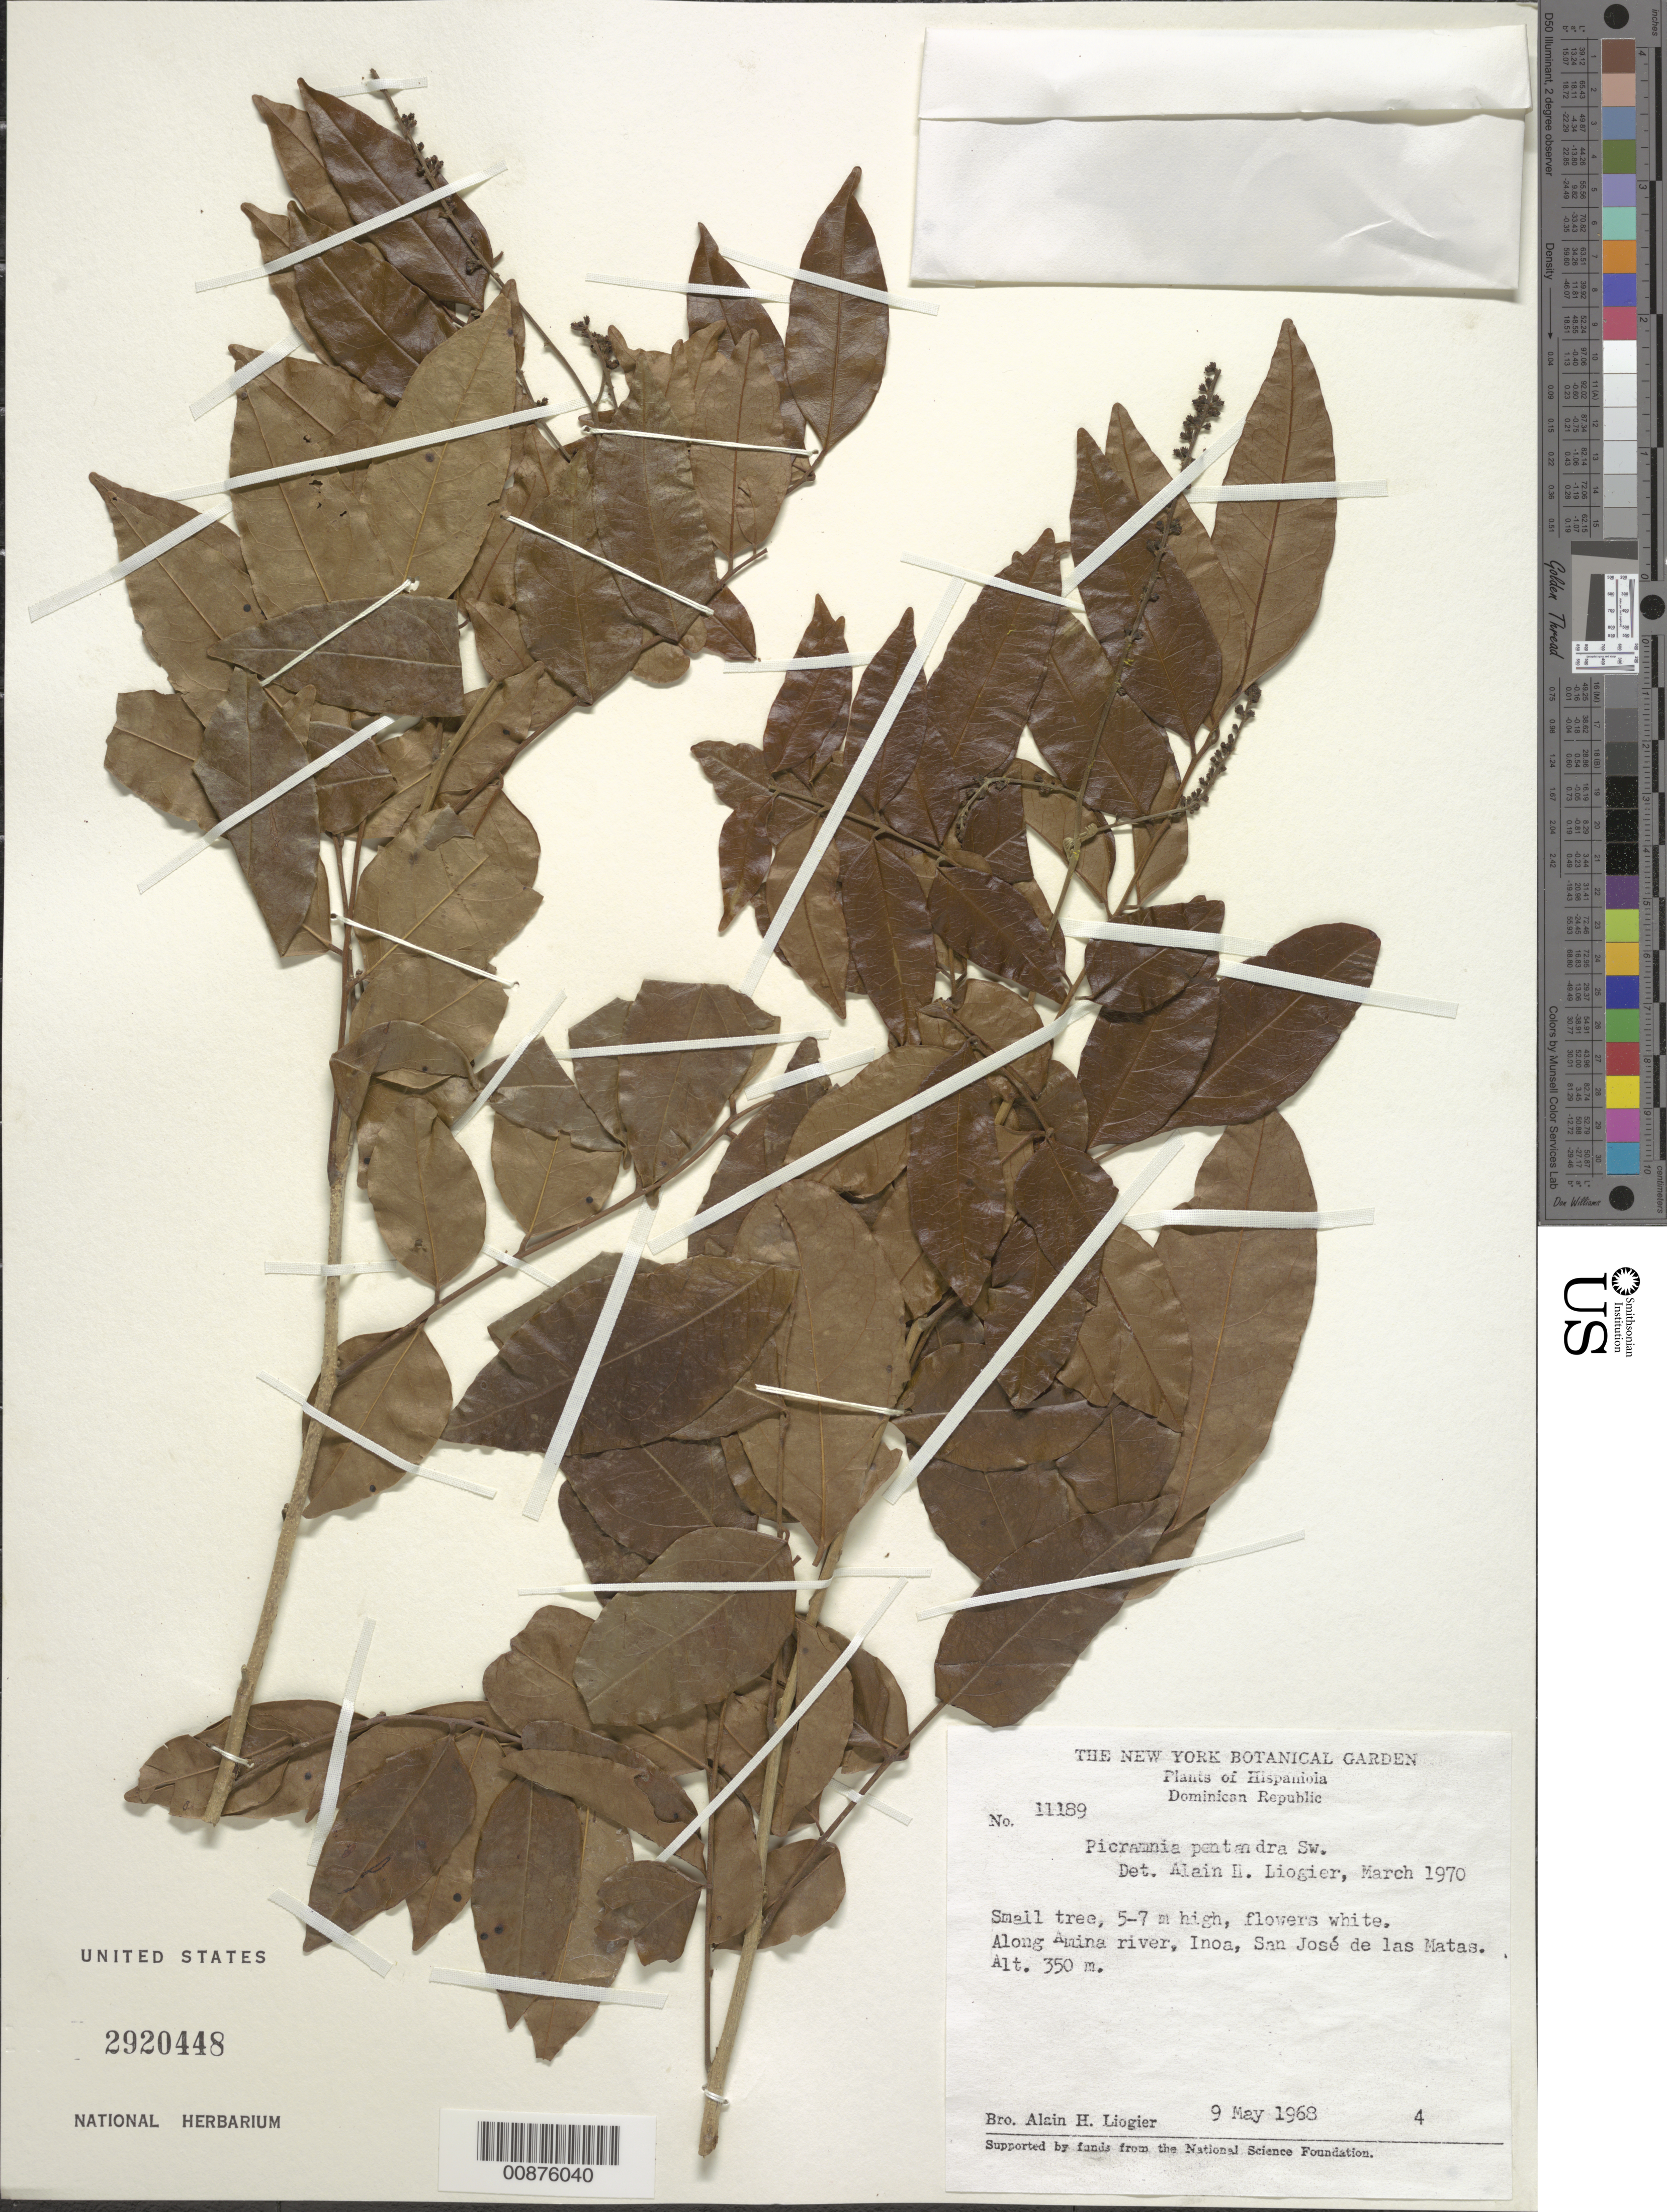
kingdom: Plantae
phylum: Tracheophyta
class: Magnoliopsida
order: Picramniales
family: Picramniaceae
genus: Picramnia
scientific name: Picramnia pentandra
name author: Sw.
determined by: Liogier, Alain H.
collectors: A. H. Liogier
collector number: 11189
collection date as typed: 09 May 1968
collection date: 1968-05-09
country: Dominican Republic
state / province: Santiago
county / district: San José de las Matas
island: Hispaniola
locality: Along Amina River, Inoa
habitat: Along river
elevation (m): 350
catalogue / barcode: US 2920448